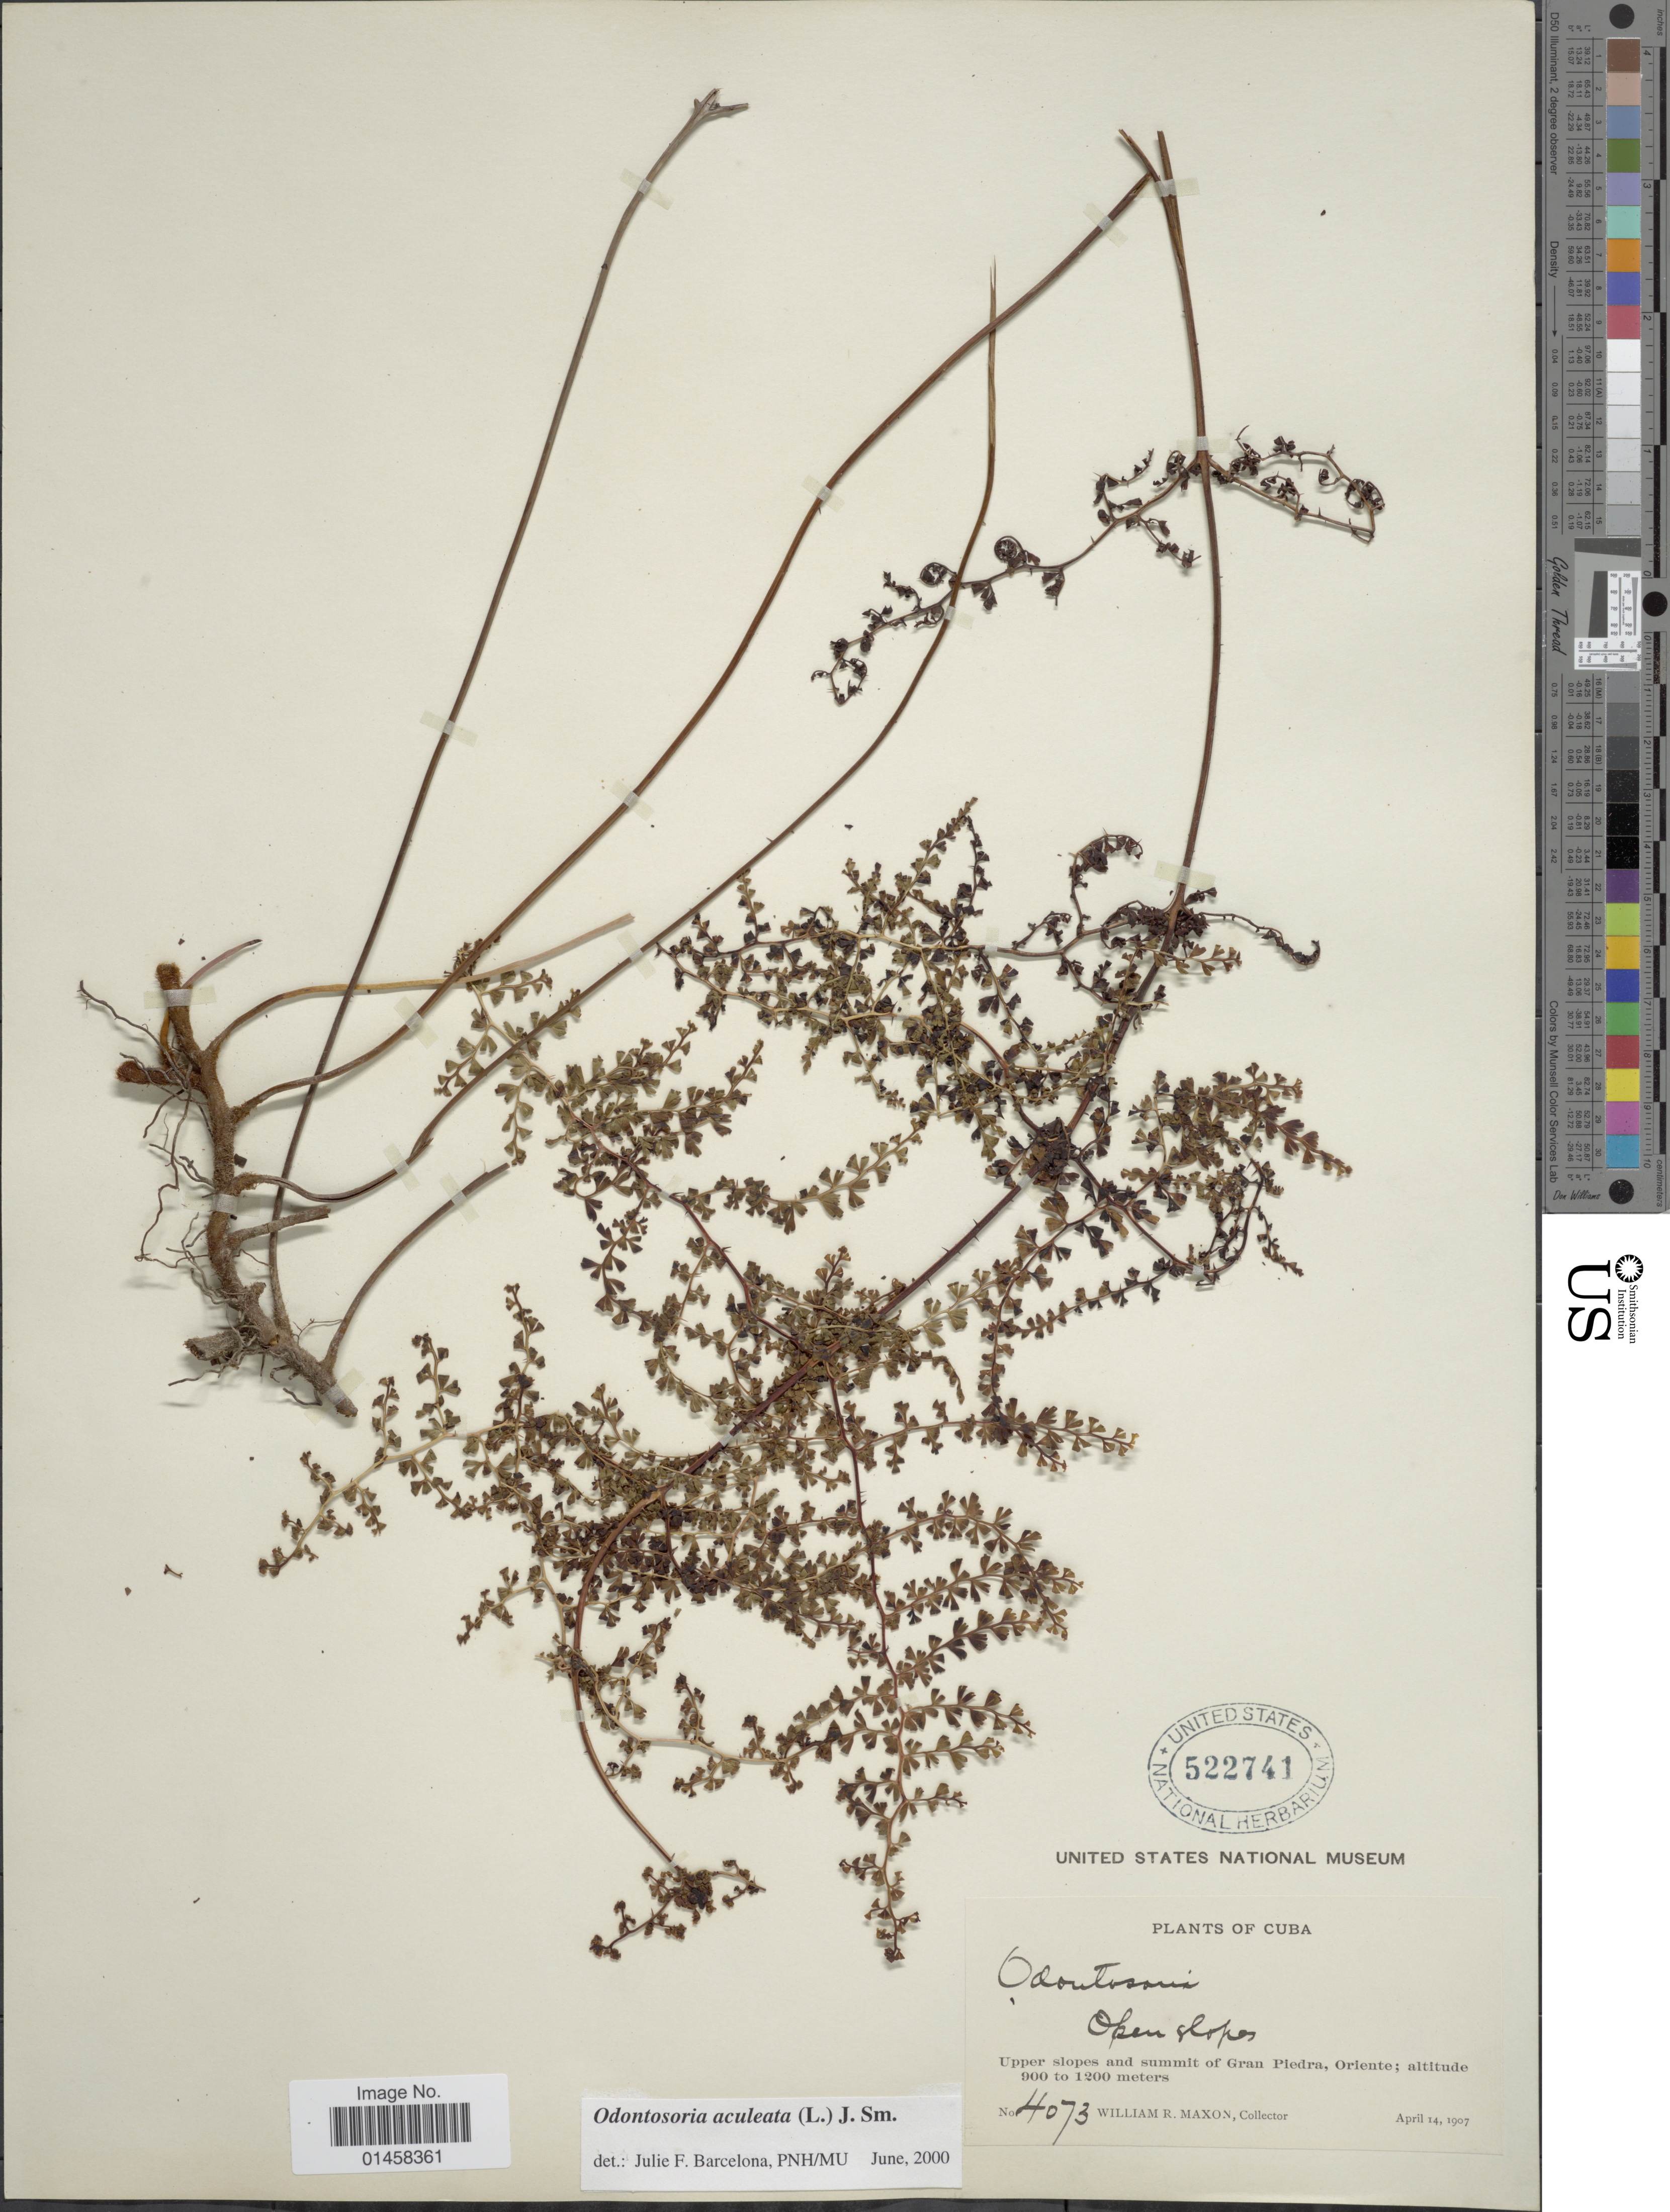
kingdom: Plantae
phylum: Tracheophyta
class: Polypodiopsida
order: Polypodiales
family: Lindsaeaceae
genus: Odontosoria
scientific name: Odontosoria aculeata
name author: (L.) J. Sm.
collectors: W. R. Maxon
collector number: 4073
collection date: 1907-04-14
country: Cuba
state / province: Oriente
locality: Upper slopes and summit of Gran Piedra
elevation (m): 900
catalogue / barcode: US 522741